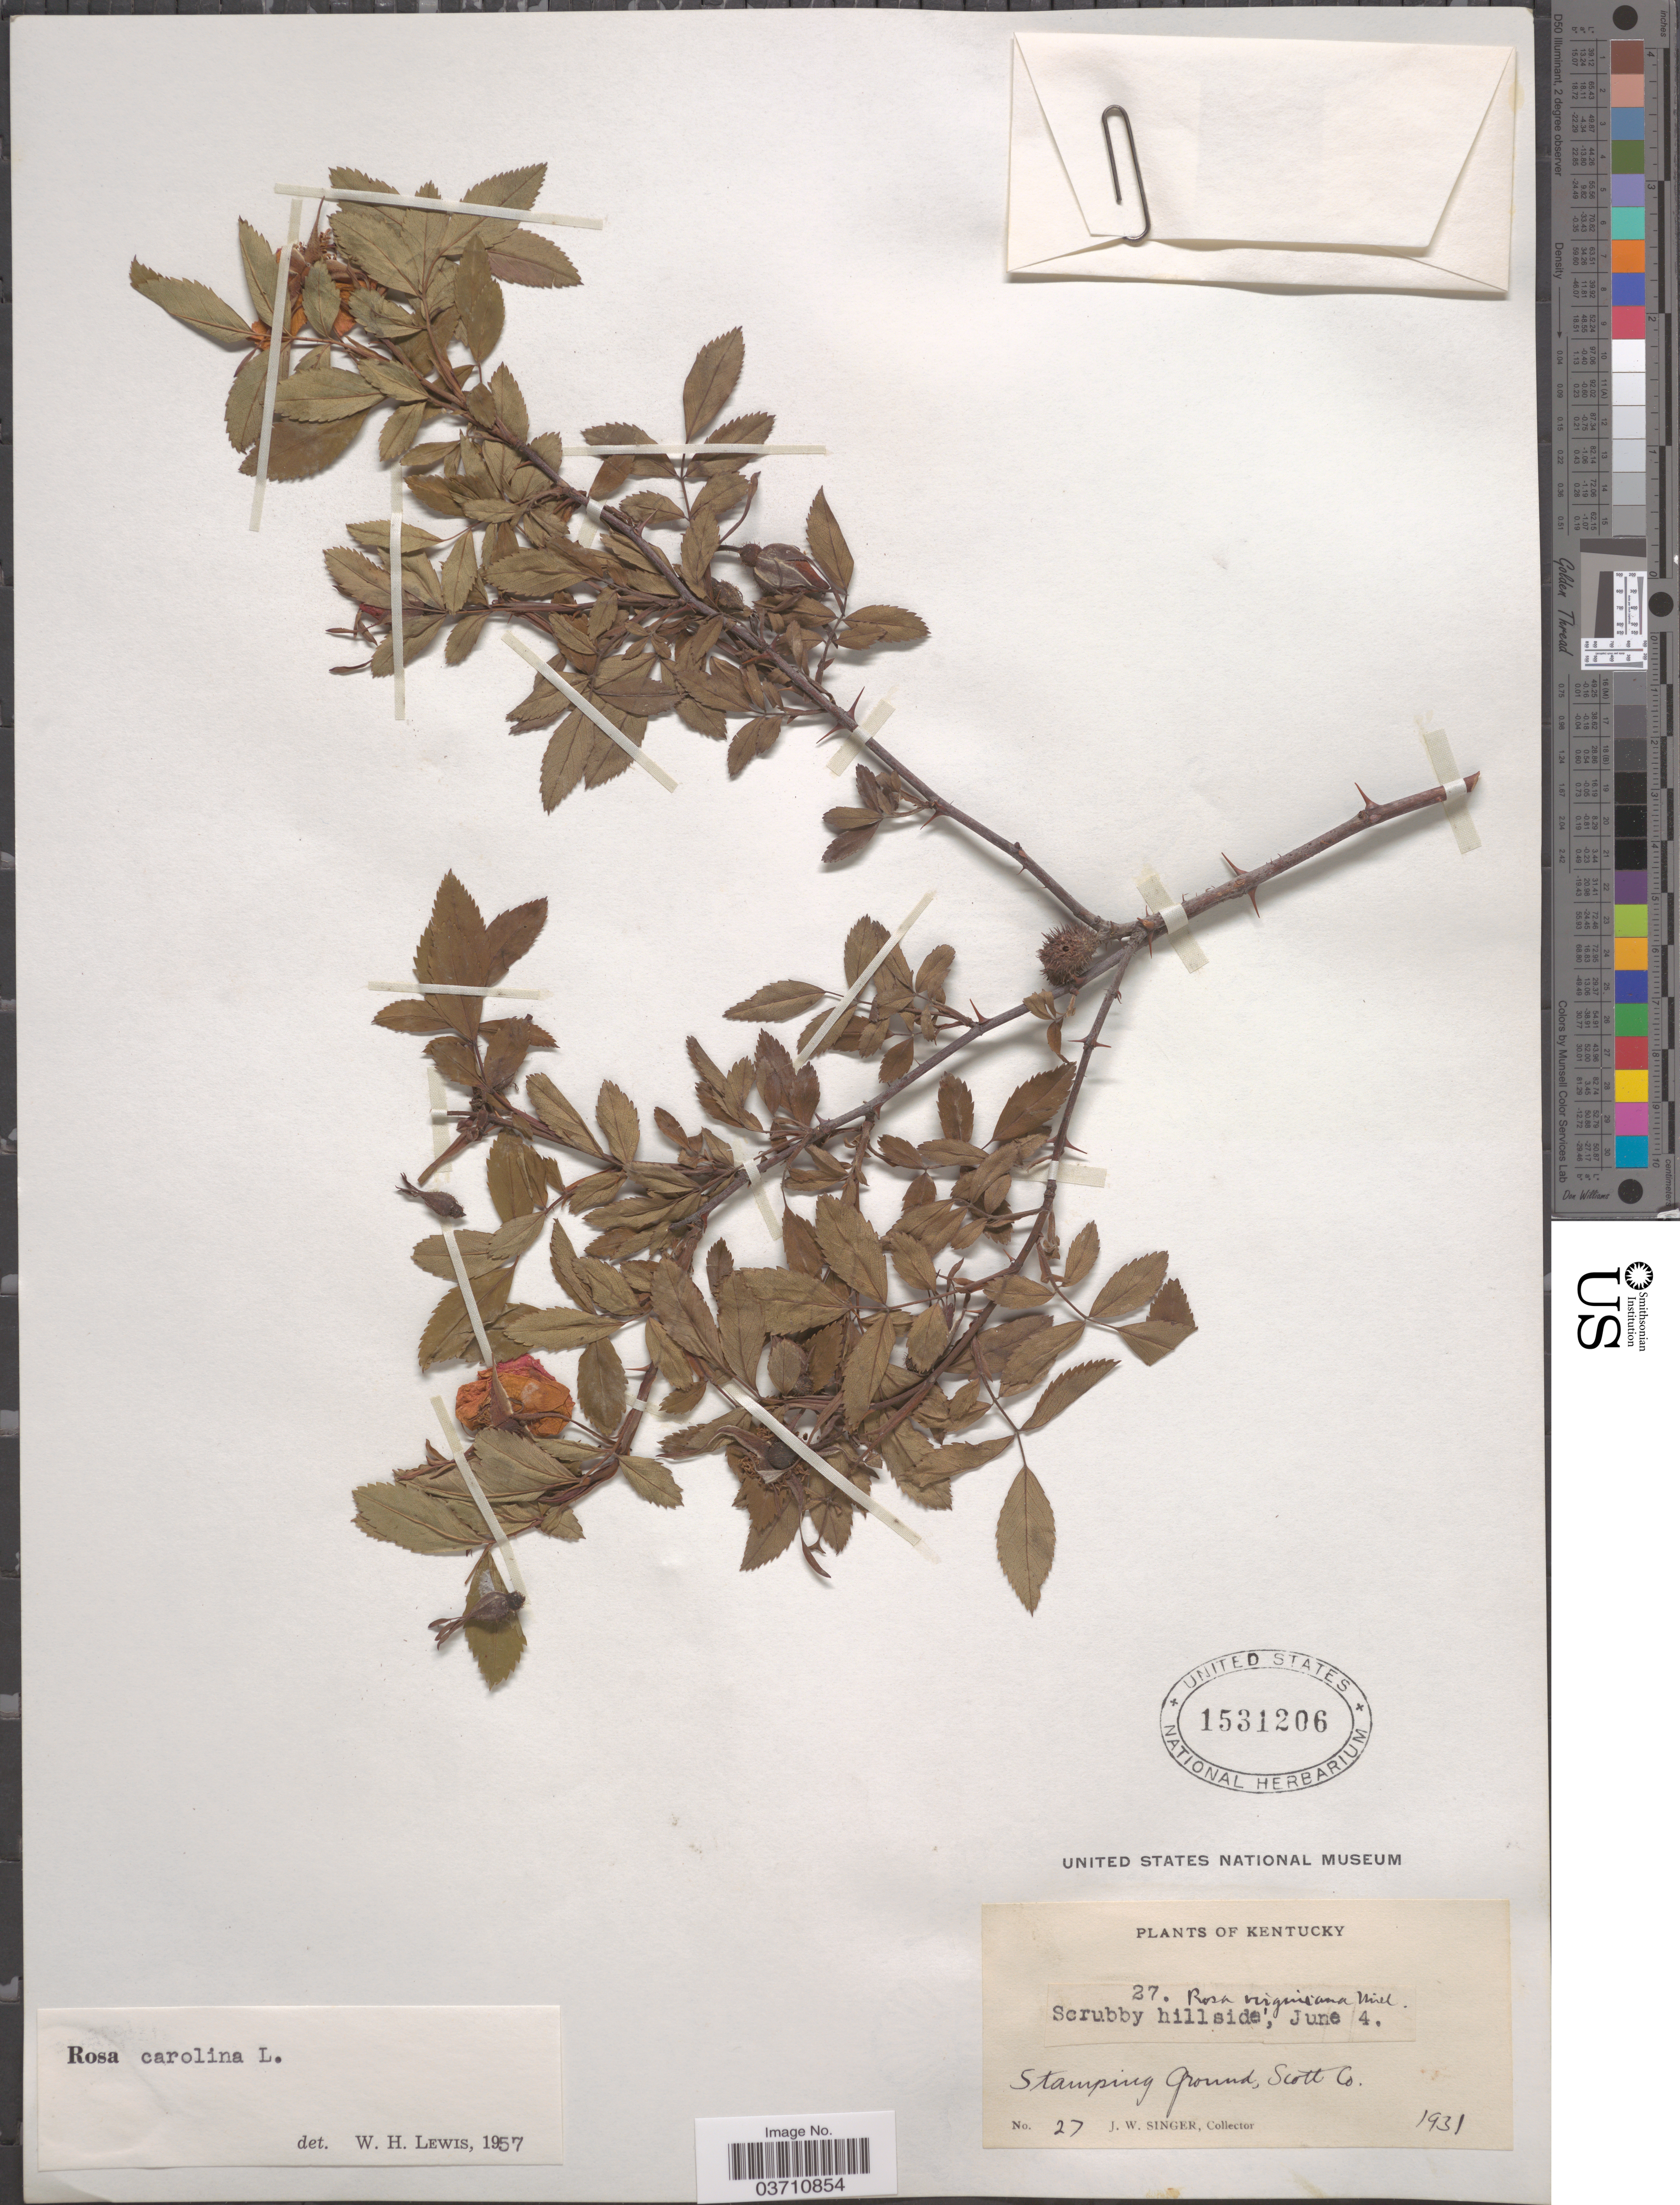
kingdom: Plantae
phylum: Tracheophyta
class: Magnoliopsida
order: Rosales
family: Rosaceae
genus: Rosa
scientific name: Rosa carolina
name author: L.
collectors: J. EW. Singer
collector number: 27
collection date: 1931-06-04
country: United States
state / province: Kentucky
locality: Stamping Ground, Scott Co.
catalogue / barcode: US 1531206